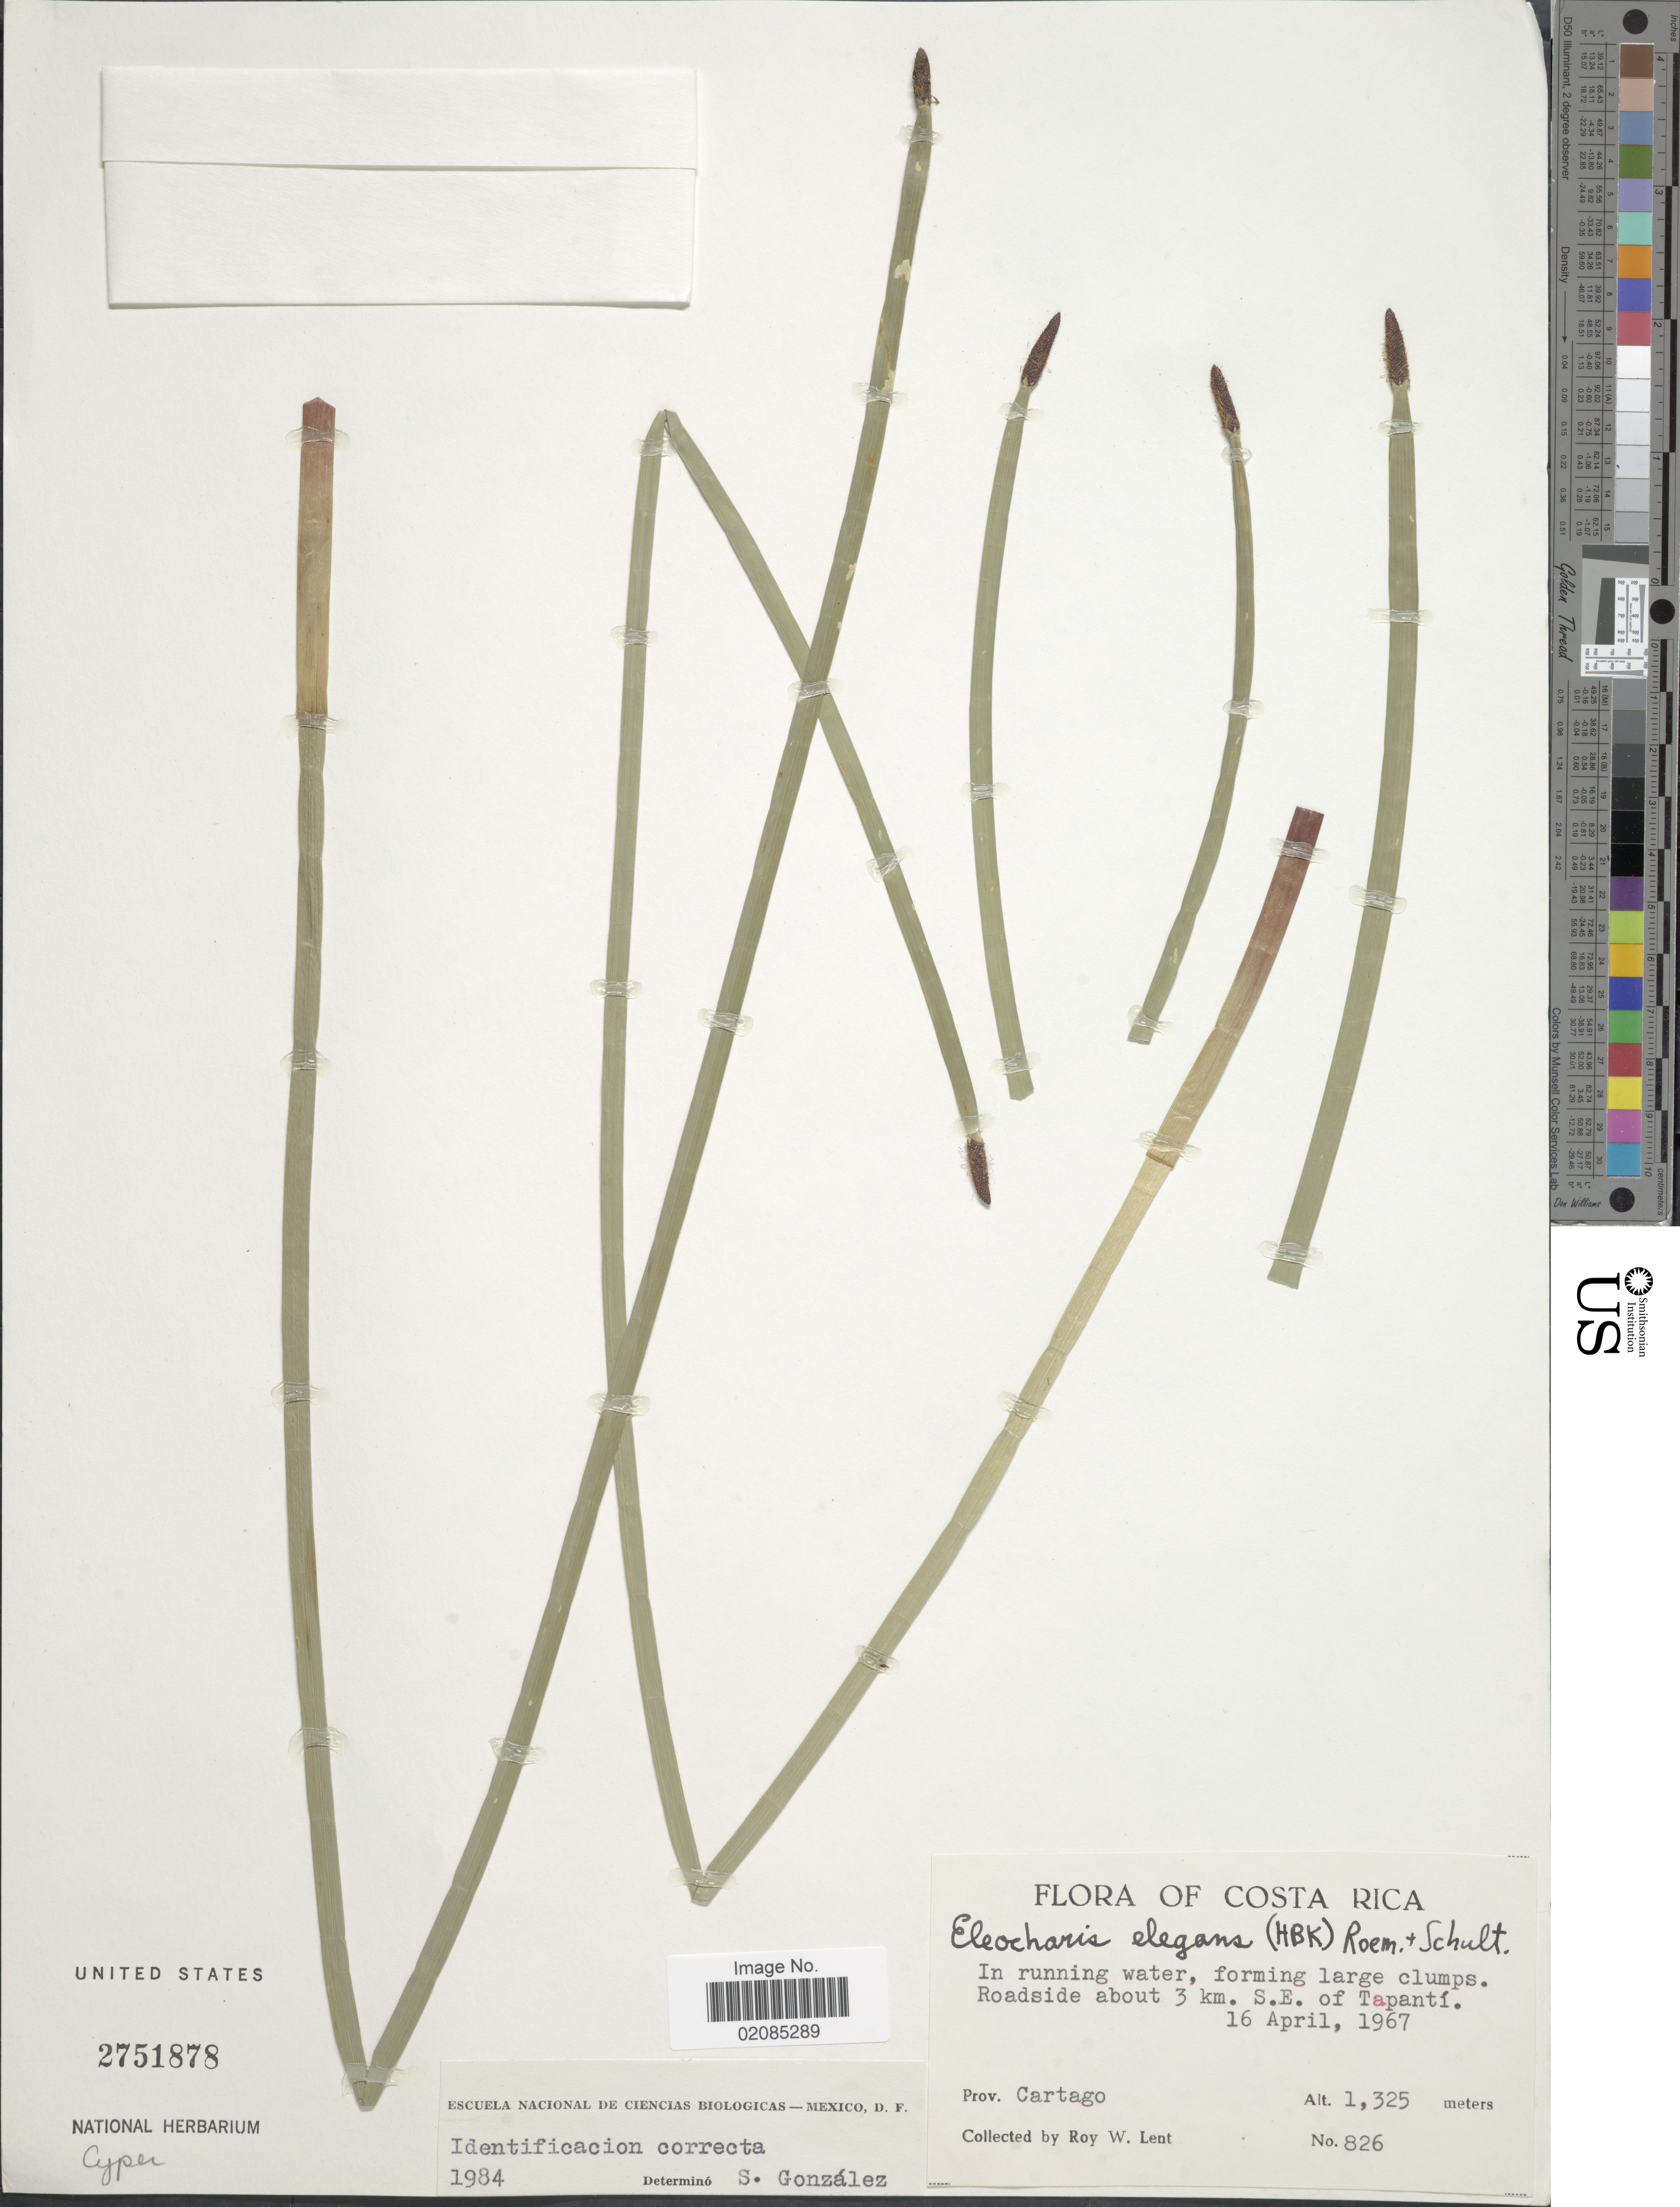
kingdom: Plantae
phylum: Tracheophyta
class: Liliopsida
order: Poales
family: Cyperaceae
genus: Eleocharis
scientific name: Eleocharis elegans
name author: (Kunth) Roem. & Schult.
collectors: R. W. Lent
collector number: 826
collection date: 1967-04-16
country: Costa Rica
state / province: Cartago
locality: Roadside about 3km. S.E. of Tapanti. Prov. Cartago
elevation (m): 1325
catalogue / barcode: US 2751878